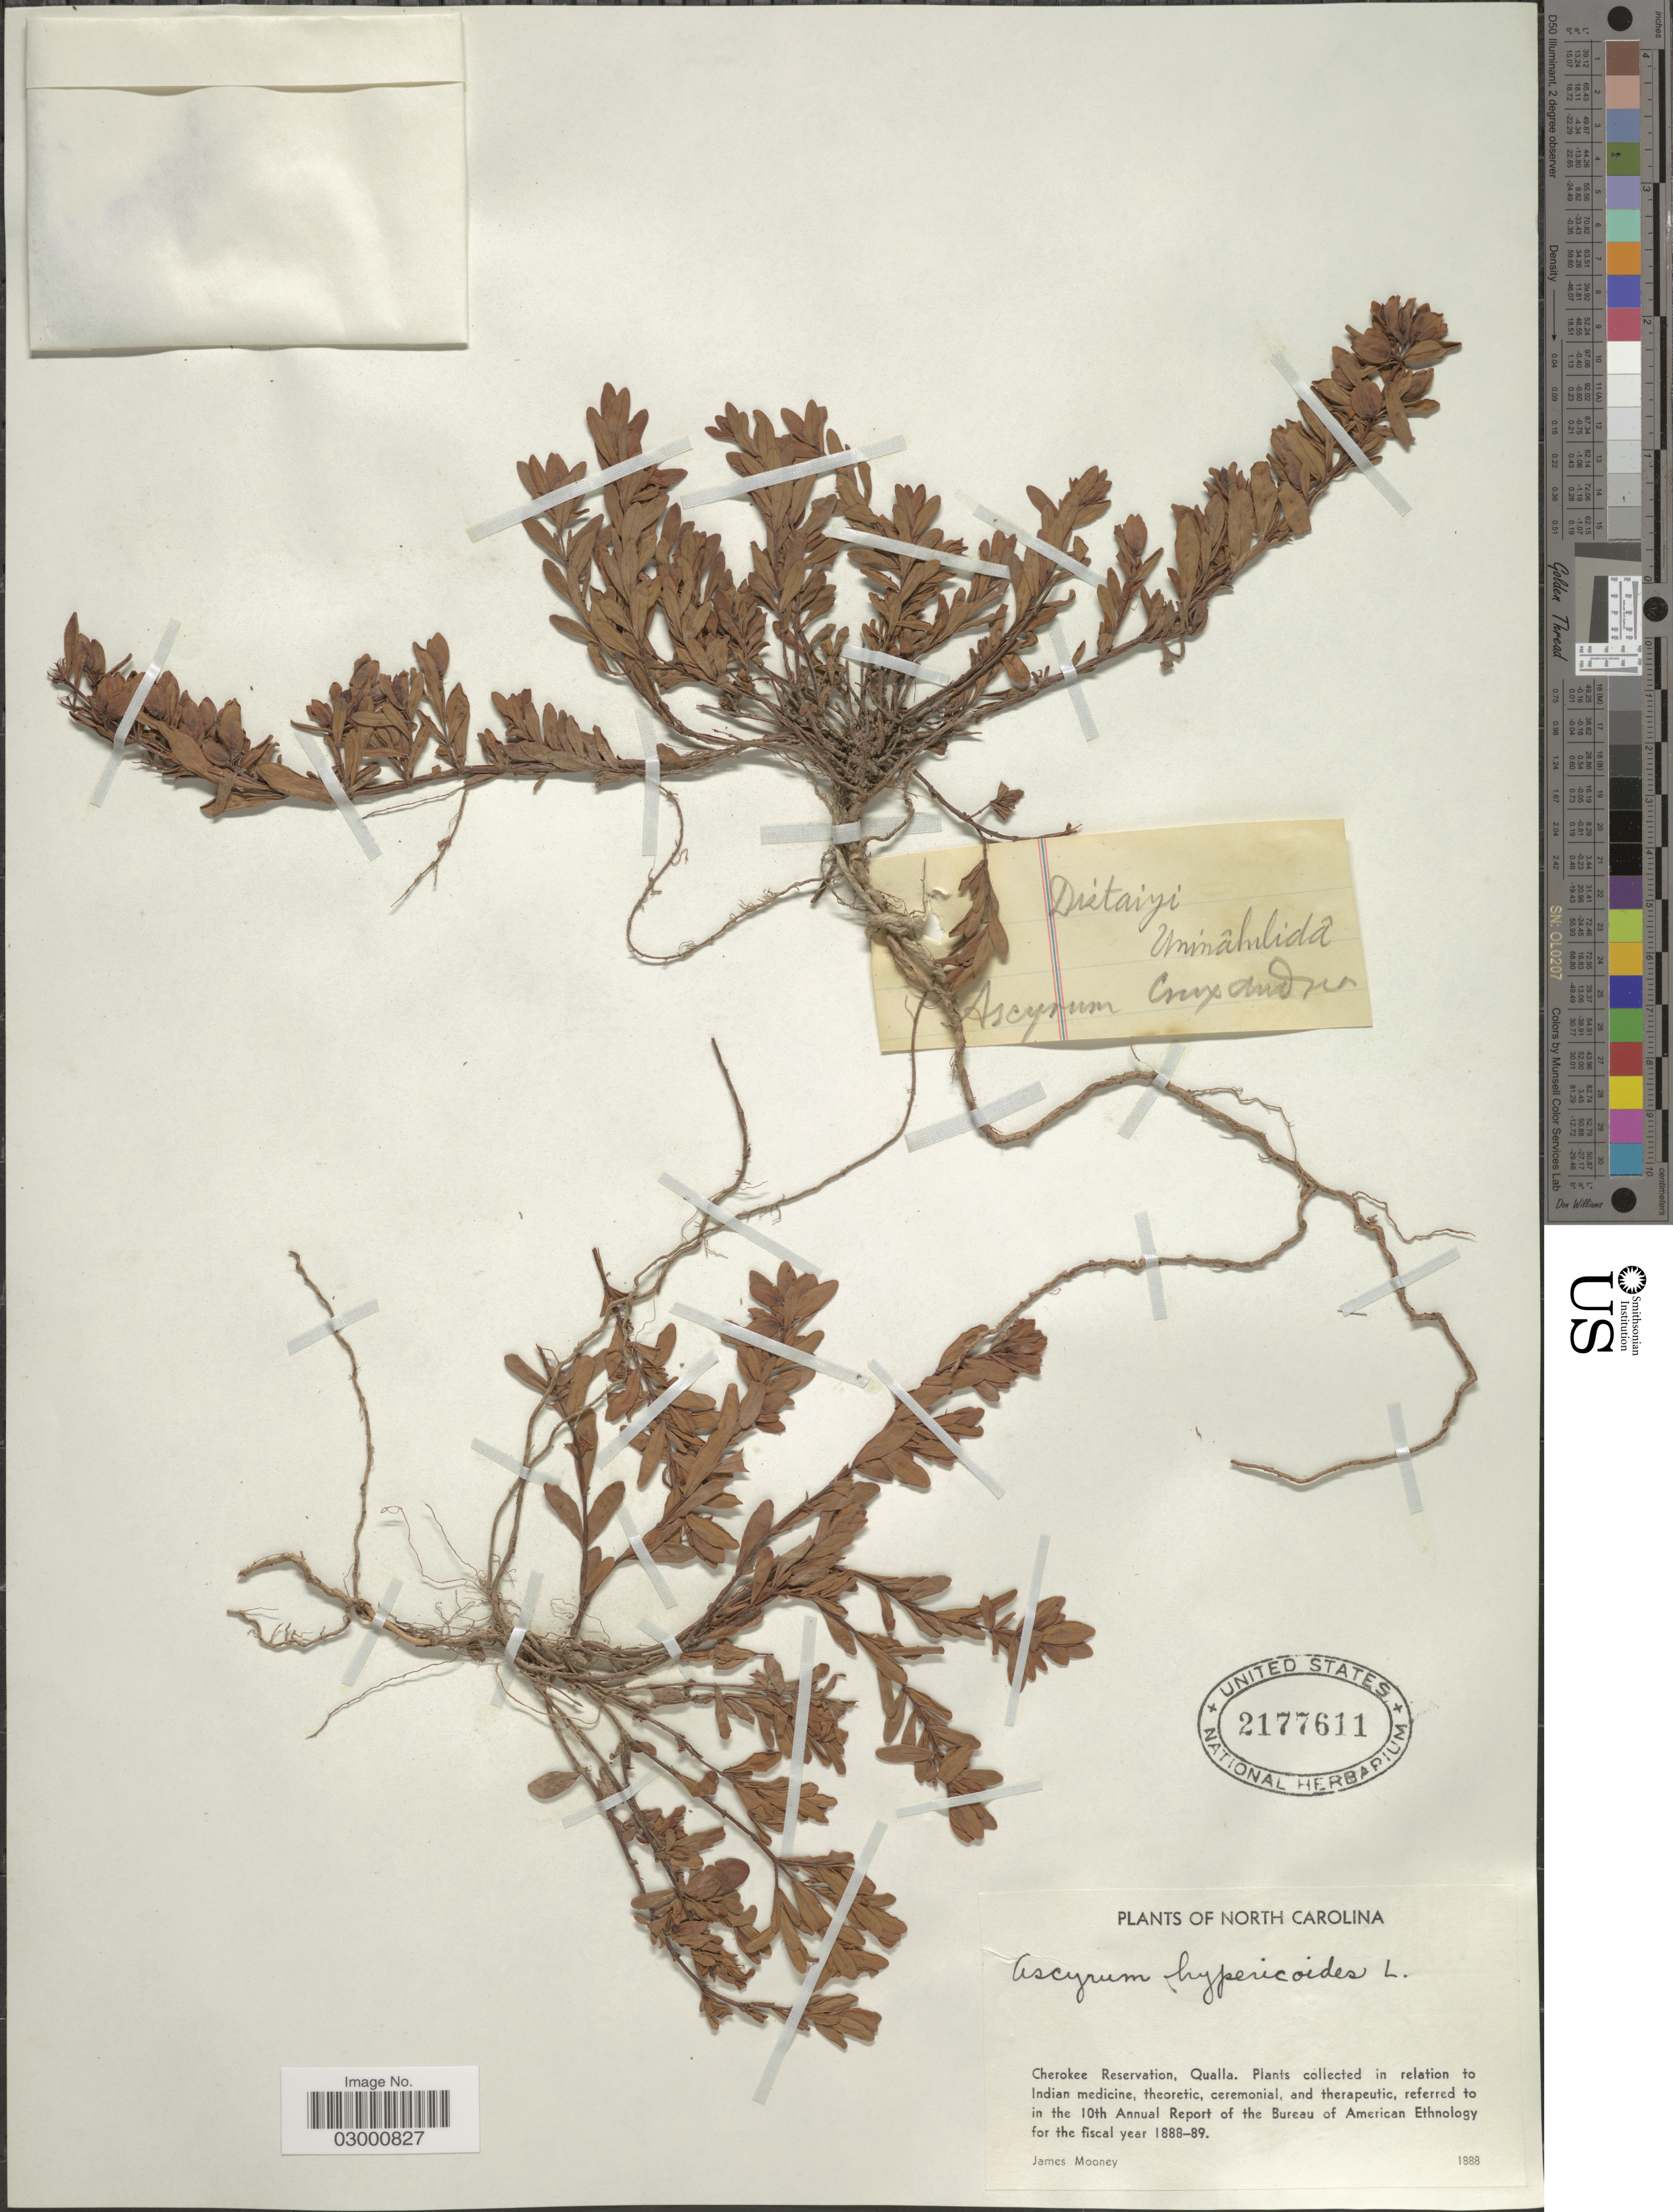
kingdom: Plantae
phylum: Tracheophyta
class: Magnoliopsida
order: Malpighiales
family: Hypericaceae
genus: Hypericum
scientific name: Hypericum hypericoides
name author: (L.) Crantz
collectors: J. Mooney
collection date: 1888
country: United States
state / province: North Carolina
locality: Cherokee Reservation, Qualla.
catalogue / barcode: US 2177611